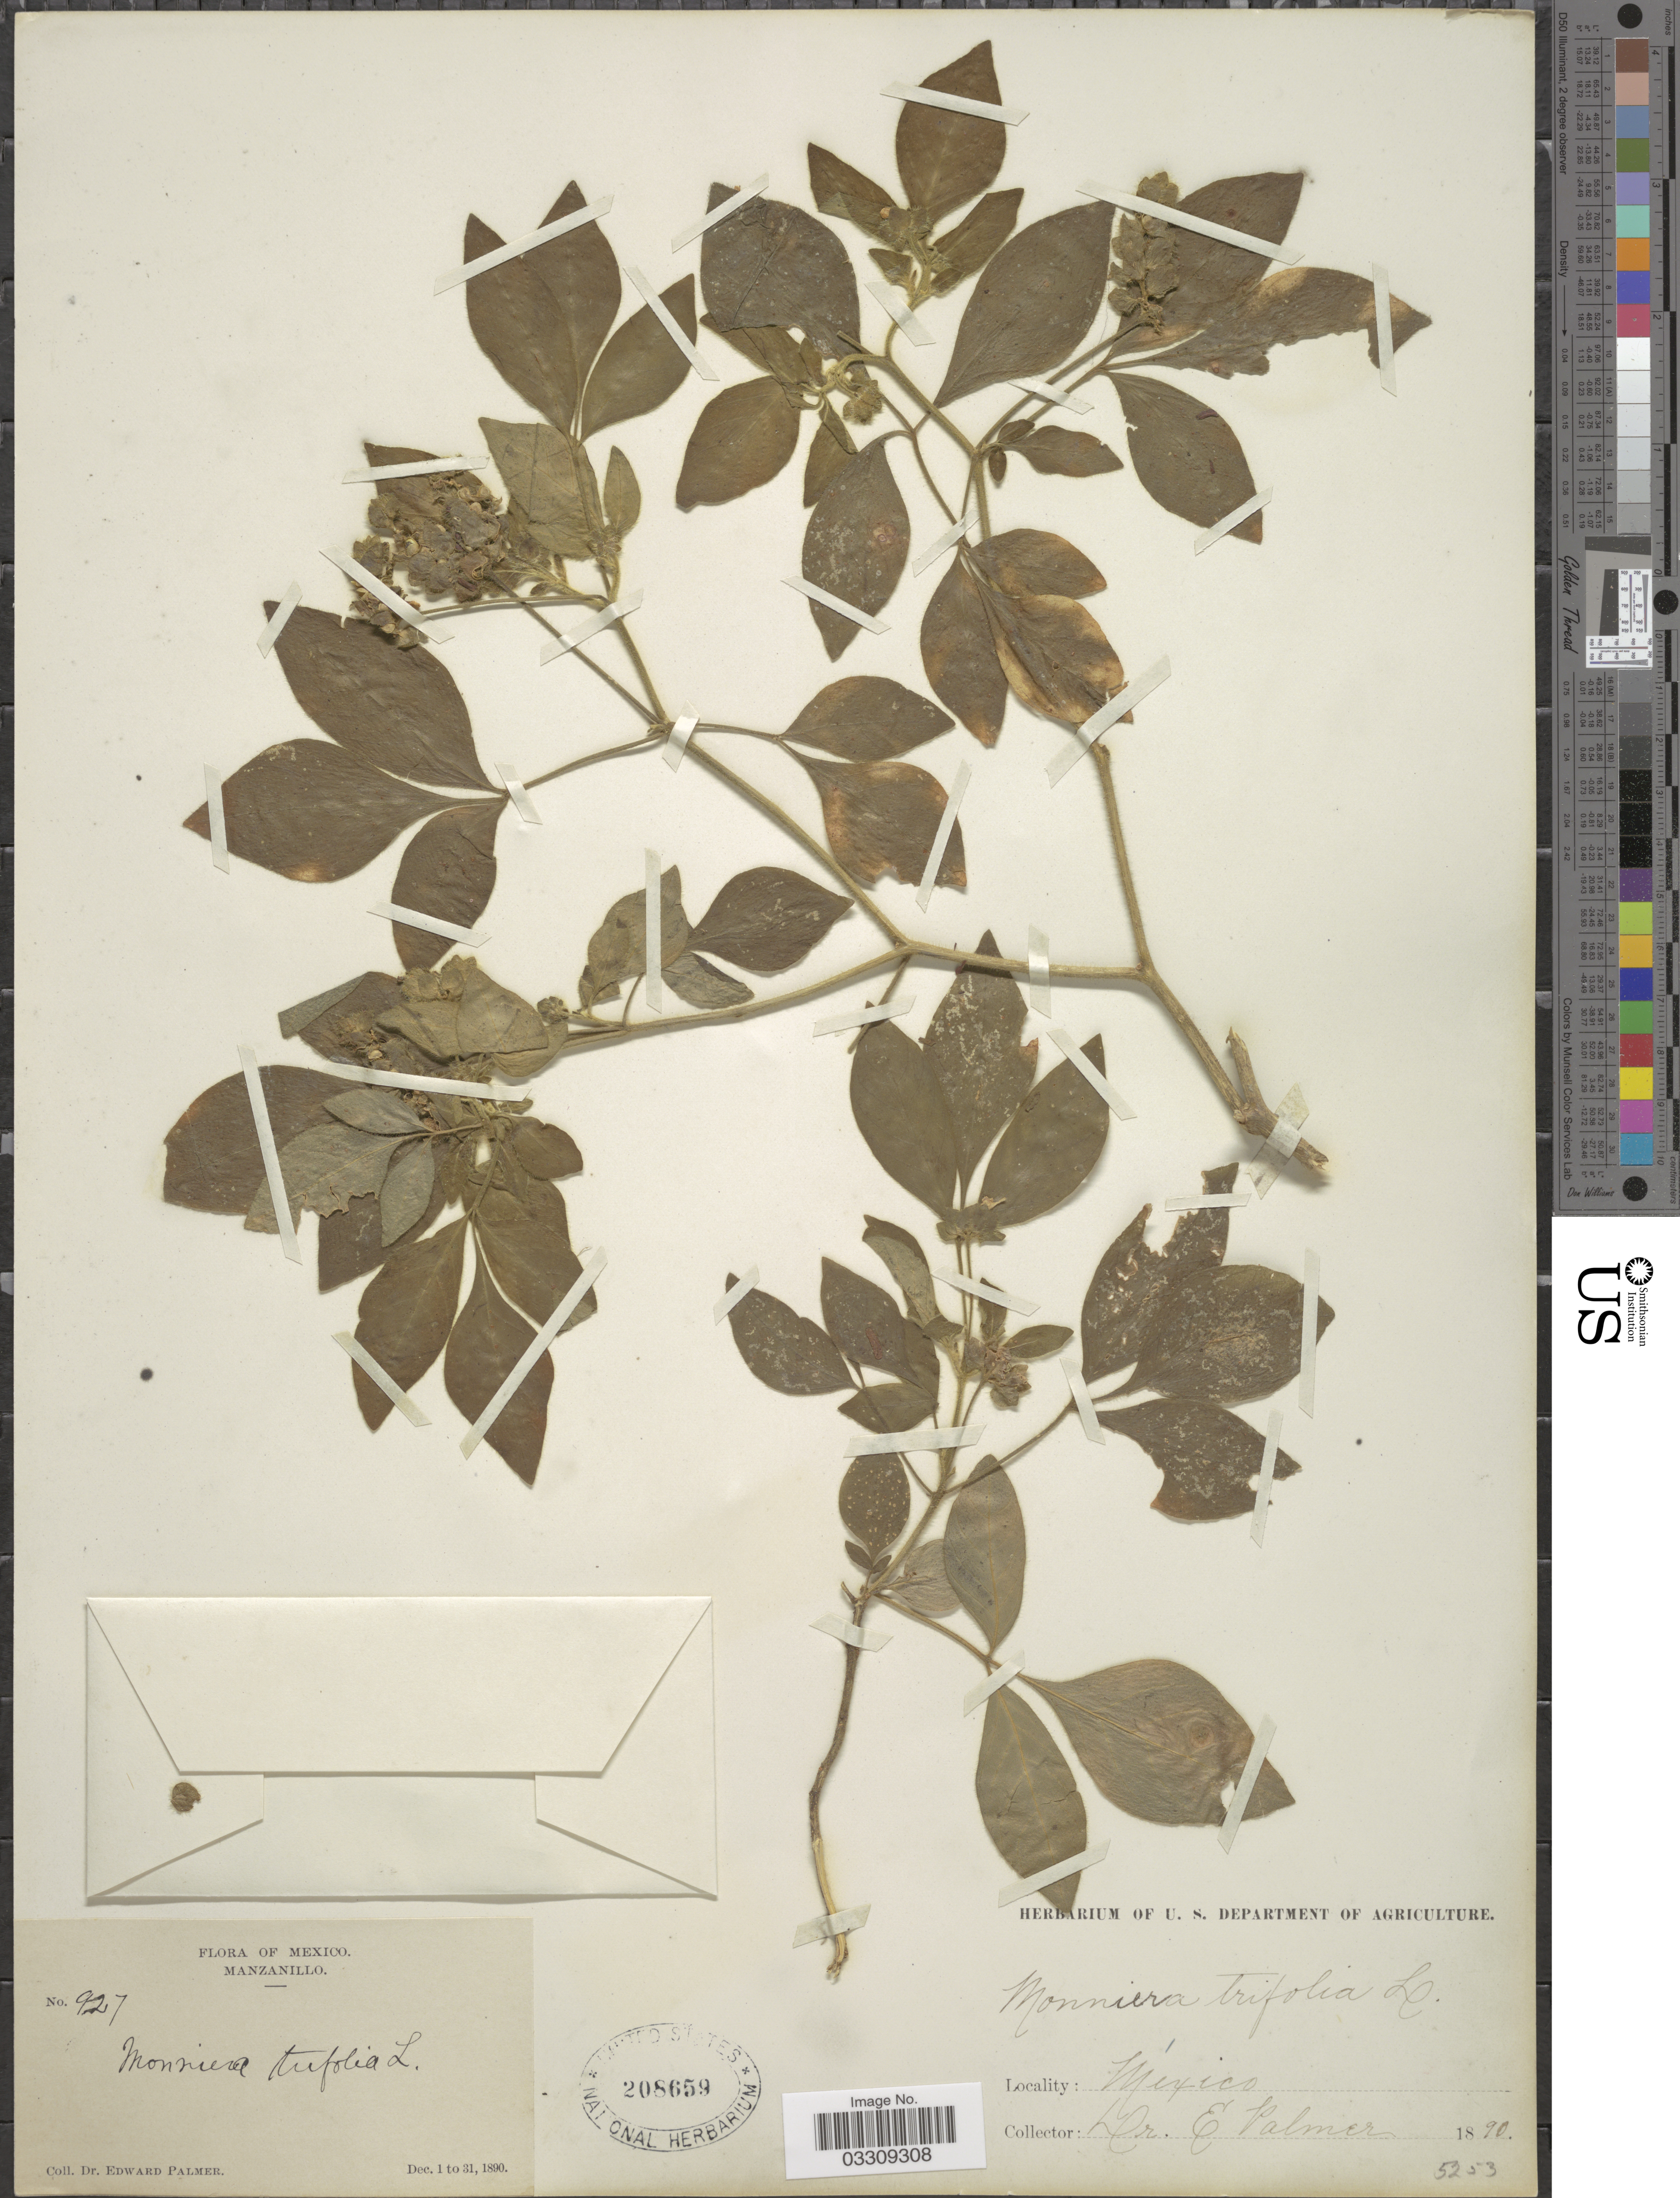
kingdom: Plantae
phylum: Tracheophyta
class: Magnoliopsida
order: Sapindales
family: Rutaceae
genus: Ertela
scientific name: Ertela trifolia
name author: (L.) Kuntze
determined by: Strong, Mark T., (BOT), Smithsonian Institution - National Museum of Natural History (UNITED STATES)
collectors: E. Palmer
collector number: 927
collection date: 1890-12-01/1890-12-31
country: Mexico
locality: Manzanillo.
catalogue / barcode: US 208659